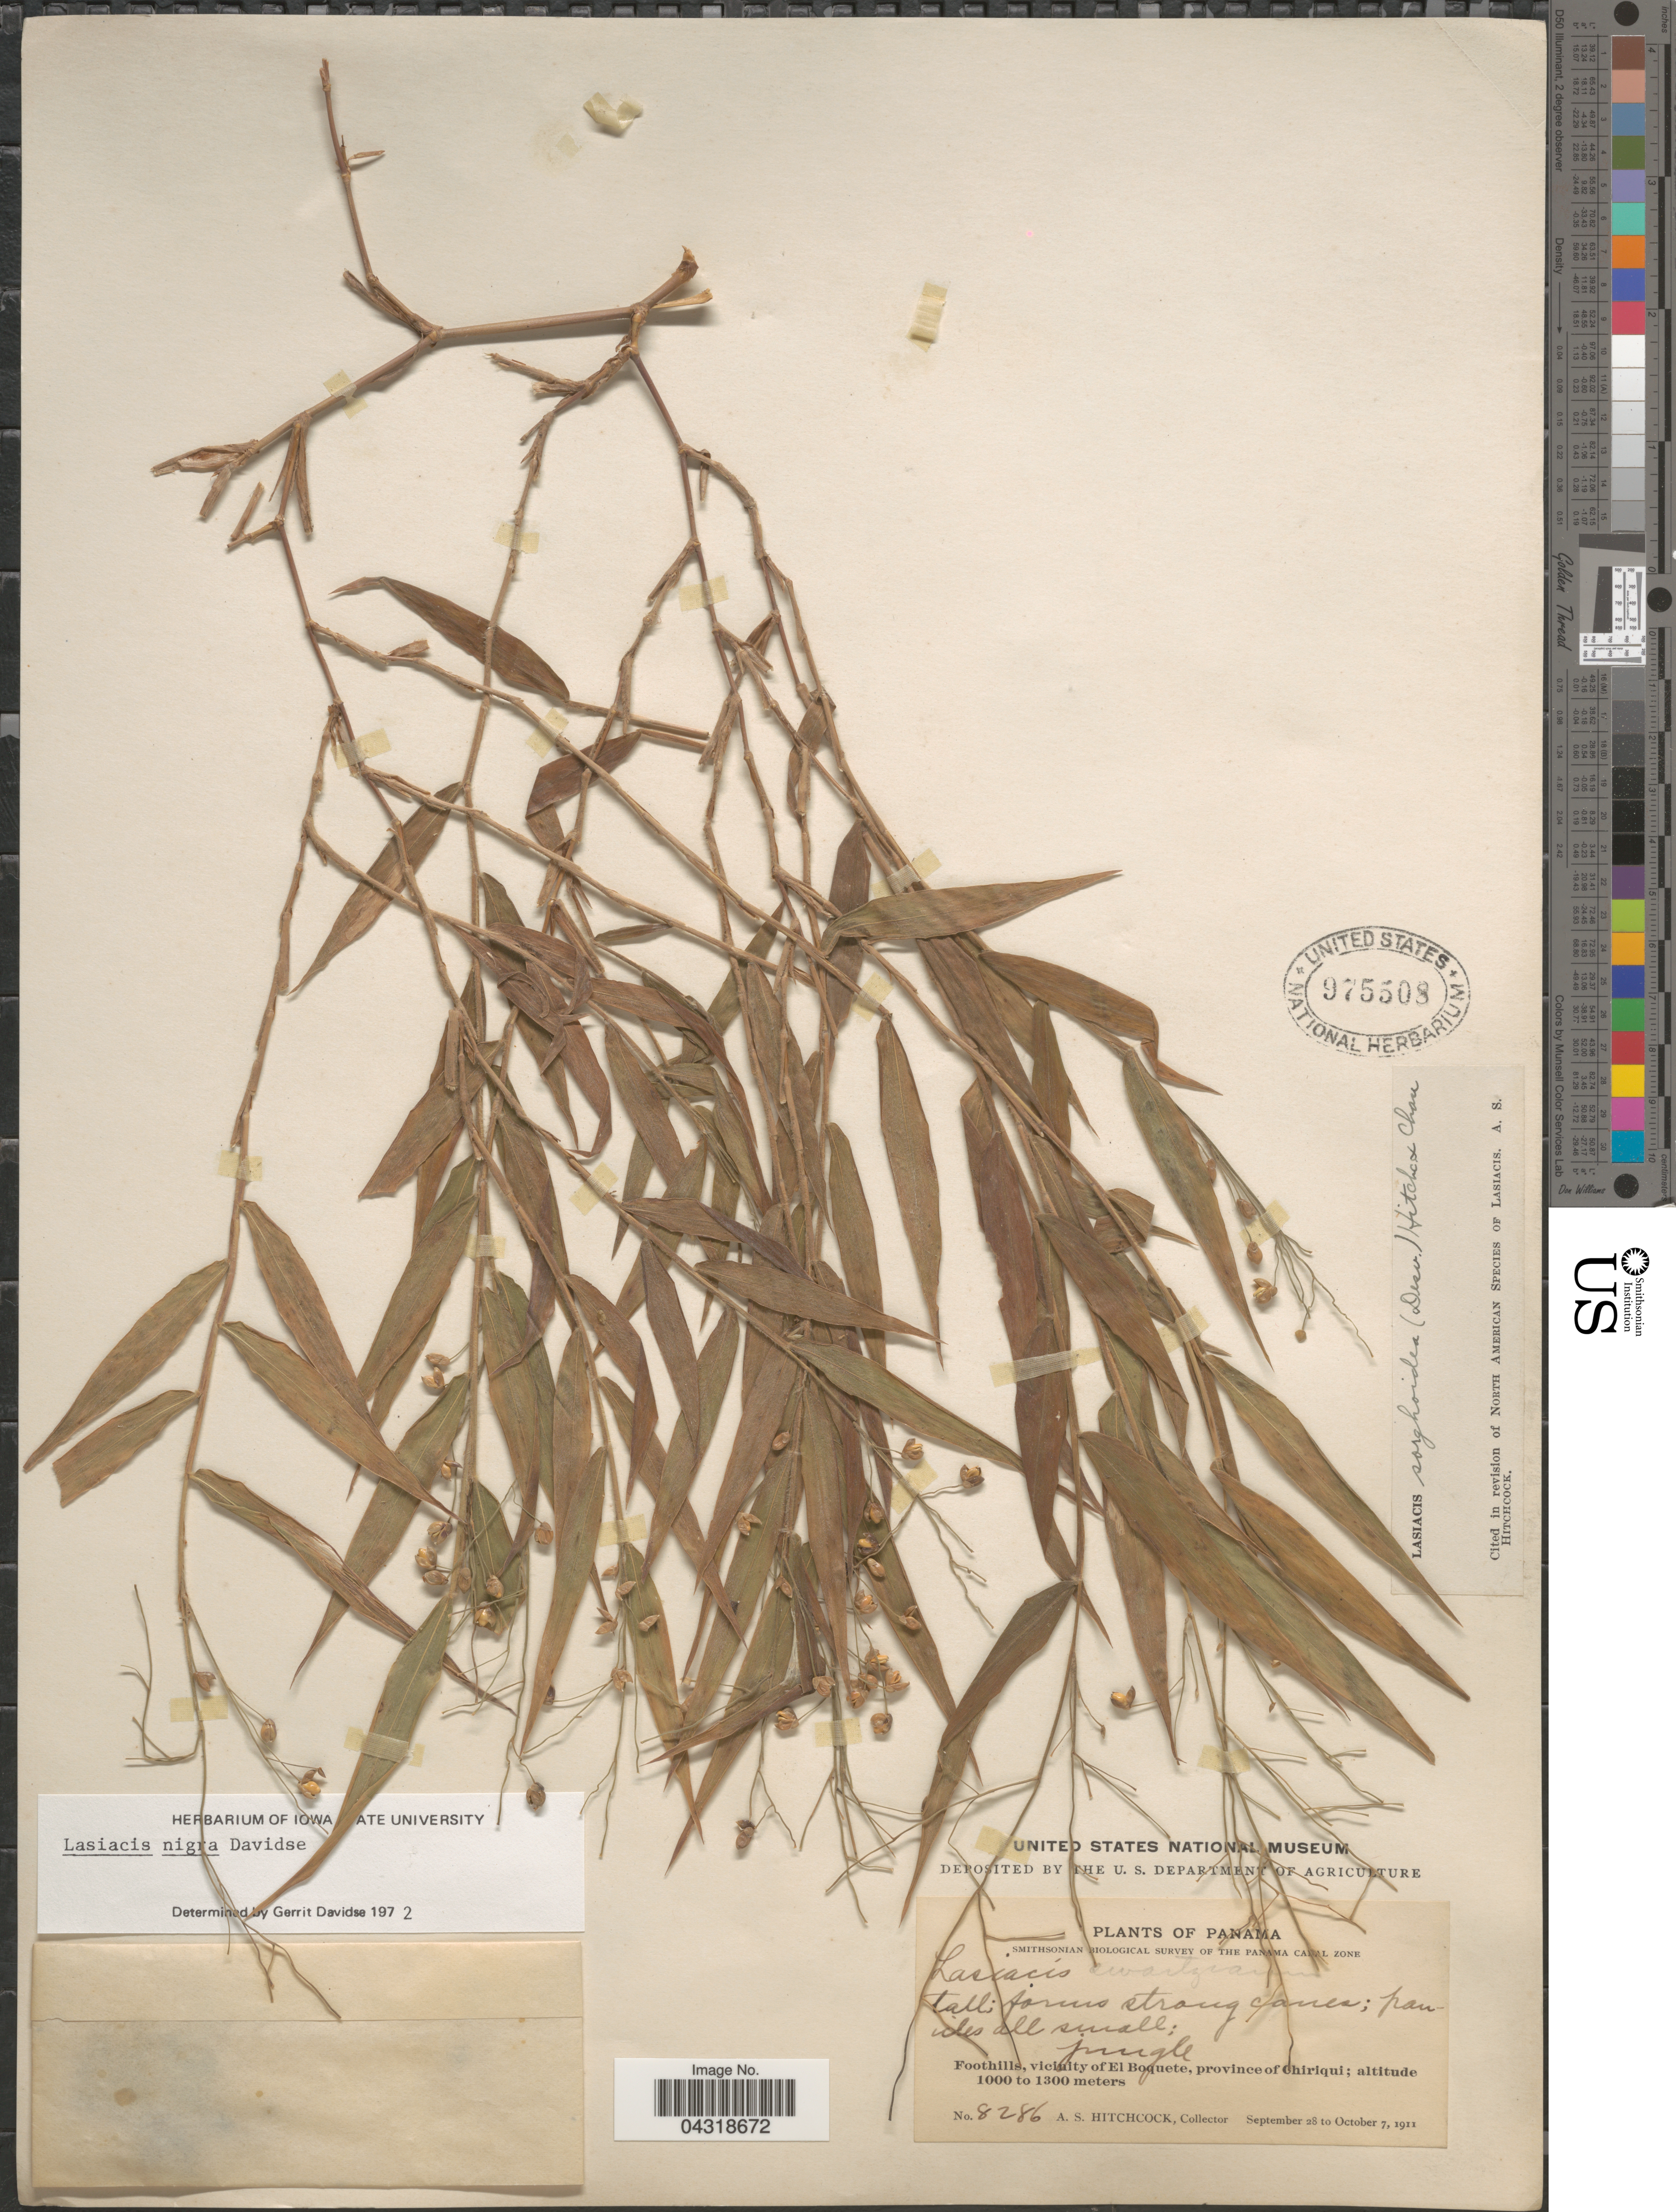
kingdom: Plantae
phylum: Tracheophyta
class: Liliopsida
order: Poales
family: Poaceae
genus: Lasiacis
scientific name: Lasiacis nigra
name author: Davidse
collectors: A. S. Hitchcock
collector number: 8286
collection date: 1911-09-28/1911-10-07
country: Panama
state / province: Chiriqui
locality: Smithsonian Biological Survey of the Panama Canal Zone. Foothills, vicinity of El Boquete.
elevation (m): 1000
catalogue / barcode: US 975508